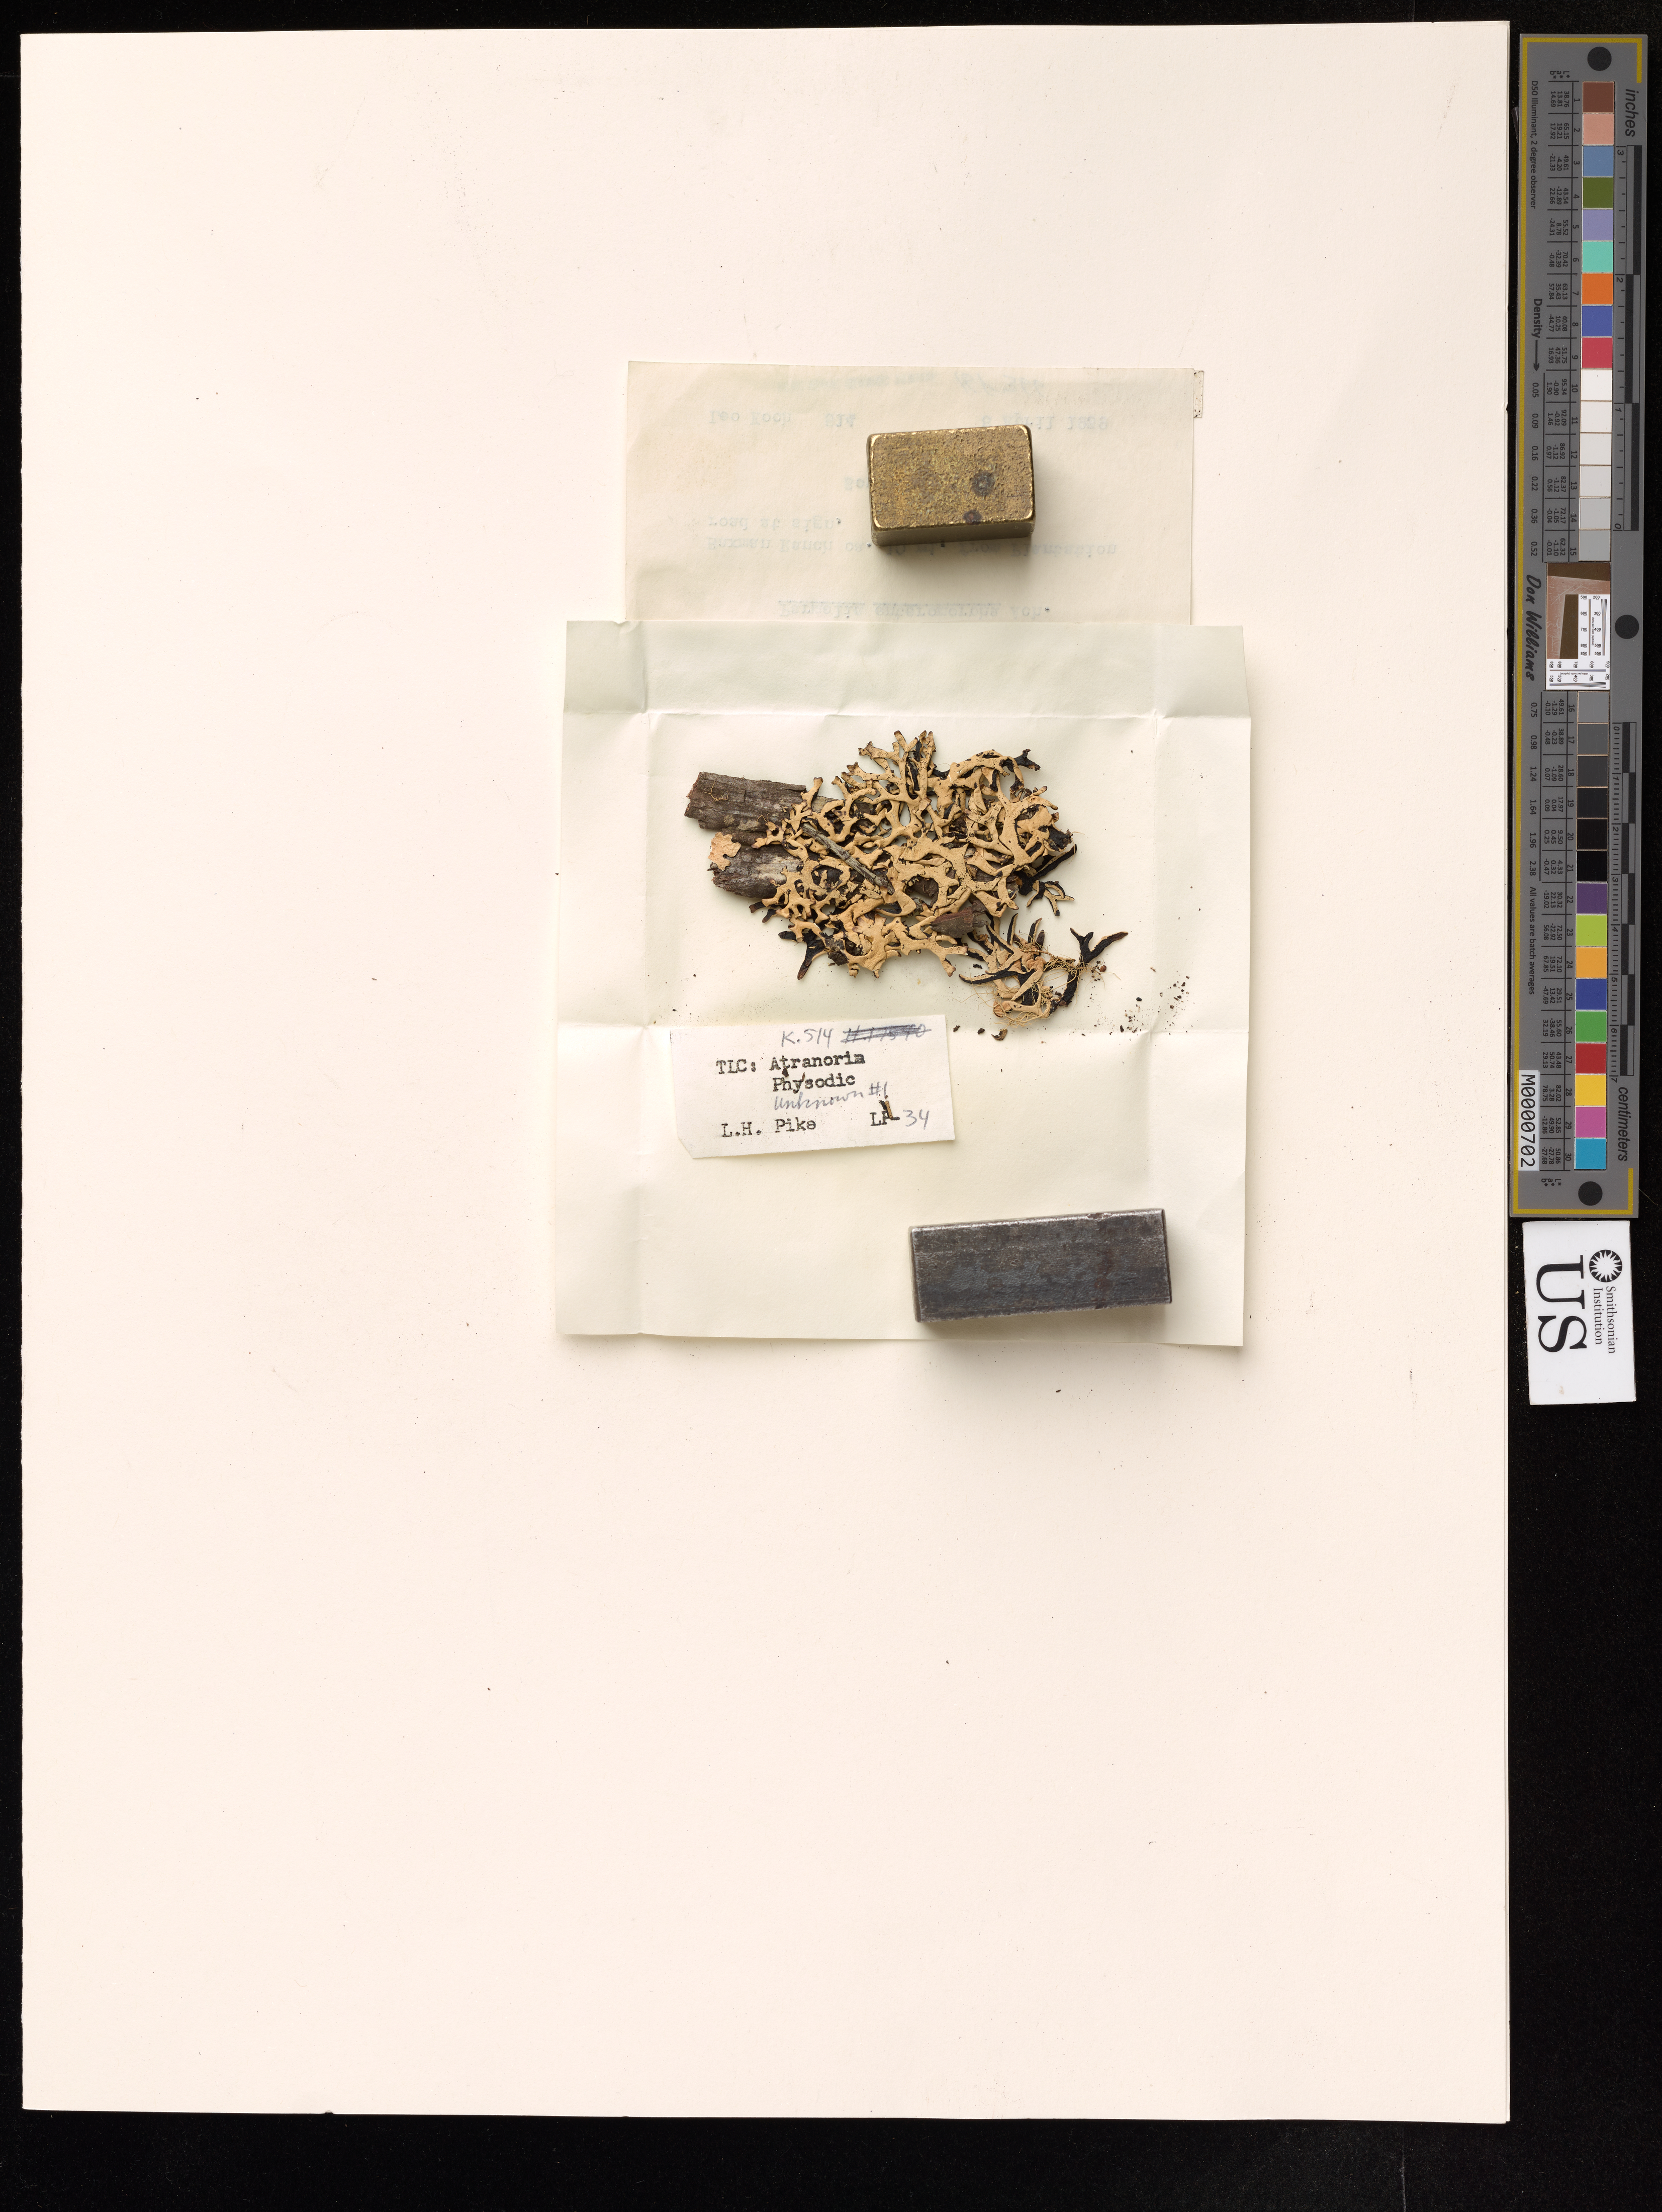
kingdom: Fungi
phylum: Ascomycota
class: Lecanoromycetes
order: Lecanorales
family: Parmeliaceae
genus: Hypogymnia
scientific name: Hypogymnia inactiva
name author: (Krog) Ohlsson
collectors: L. F. Koch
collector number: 514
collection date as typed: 08 Apr 1939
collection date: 1939-04-08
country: United States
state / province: California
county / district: Sonoma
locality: Baxman ranch